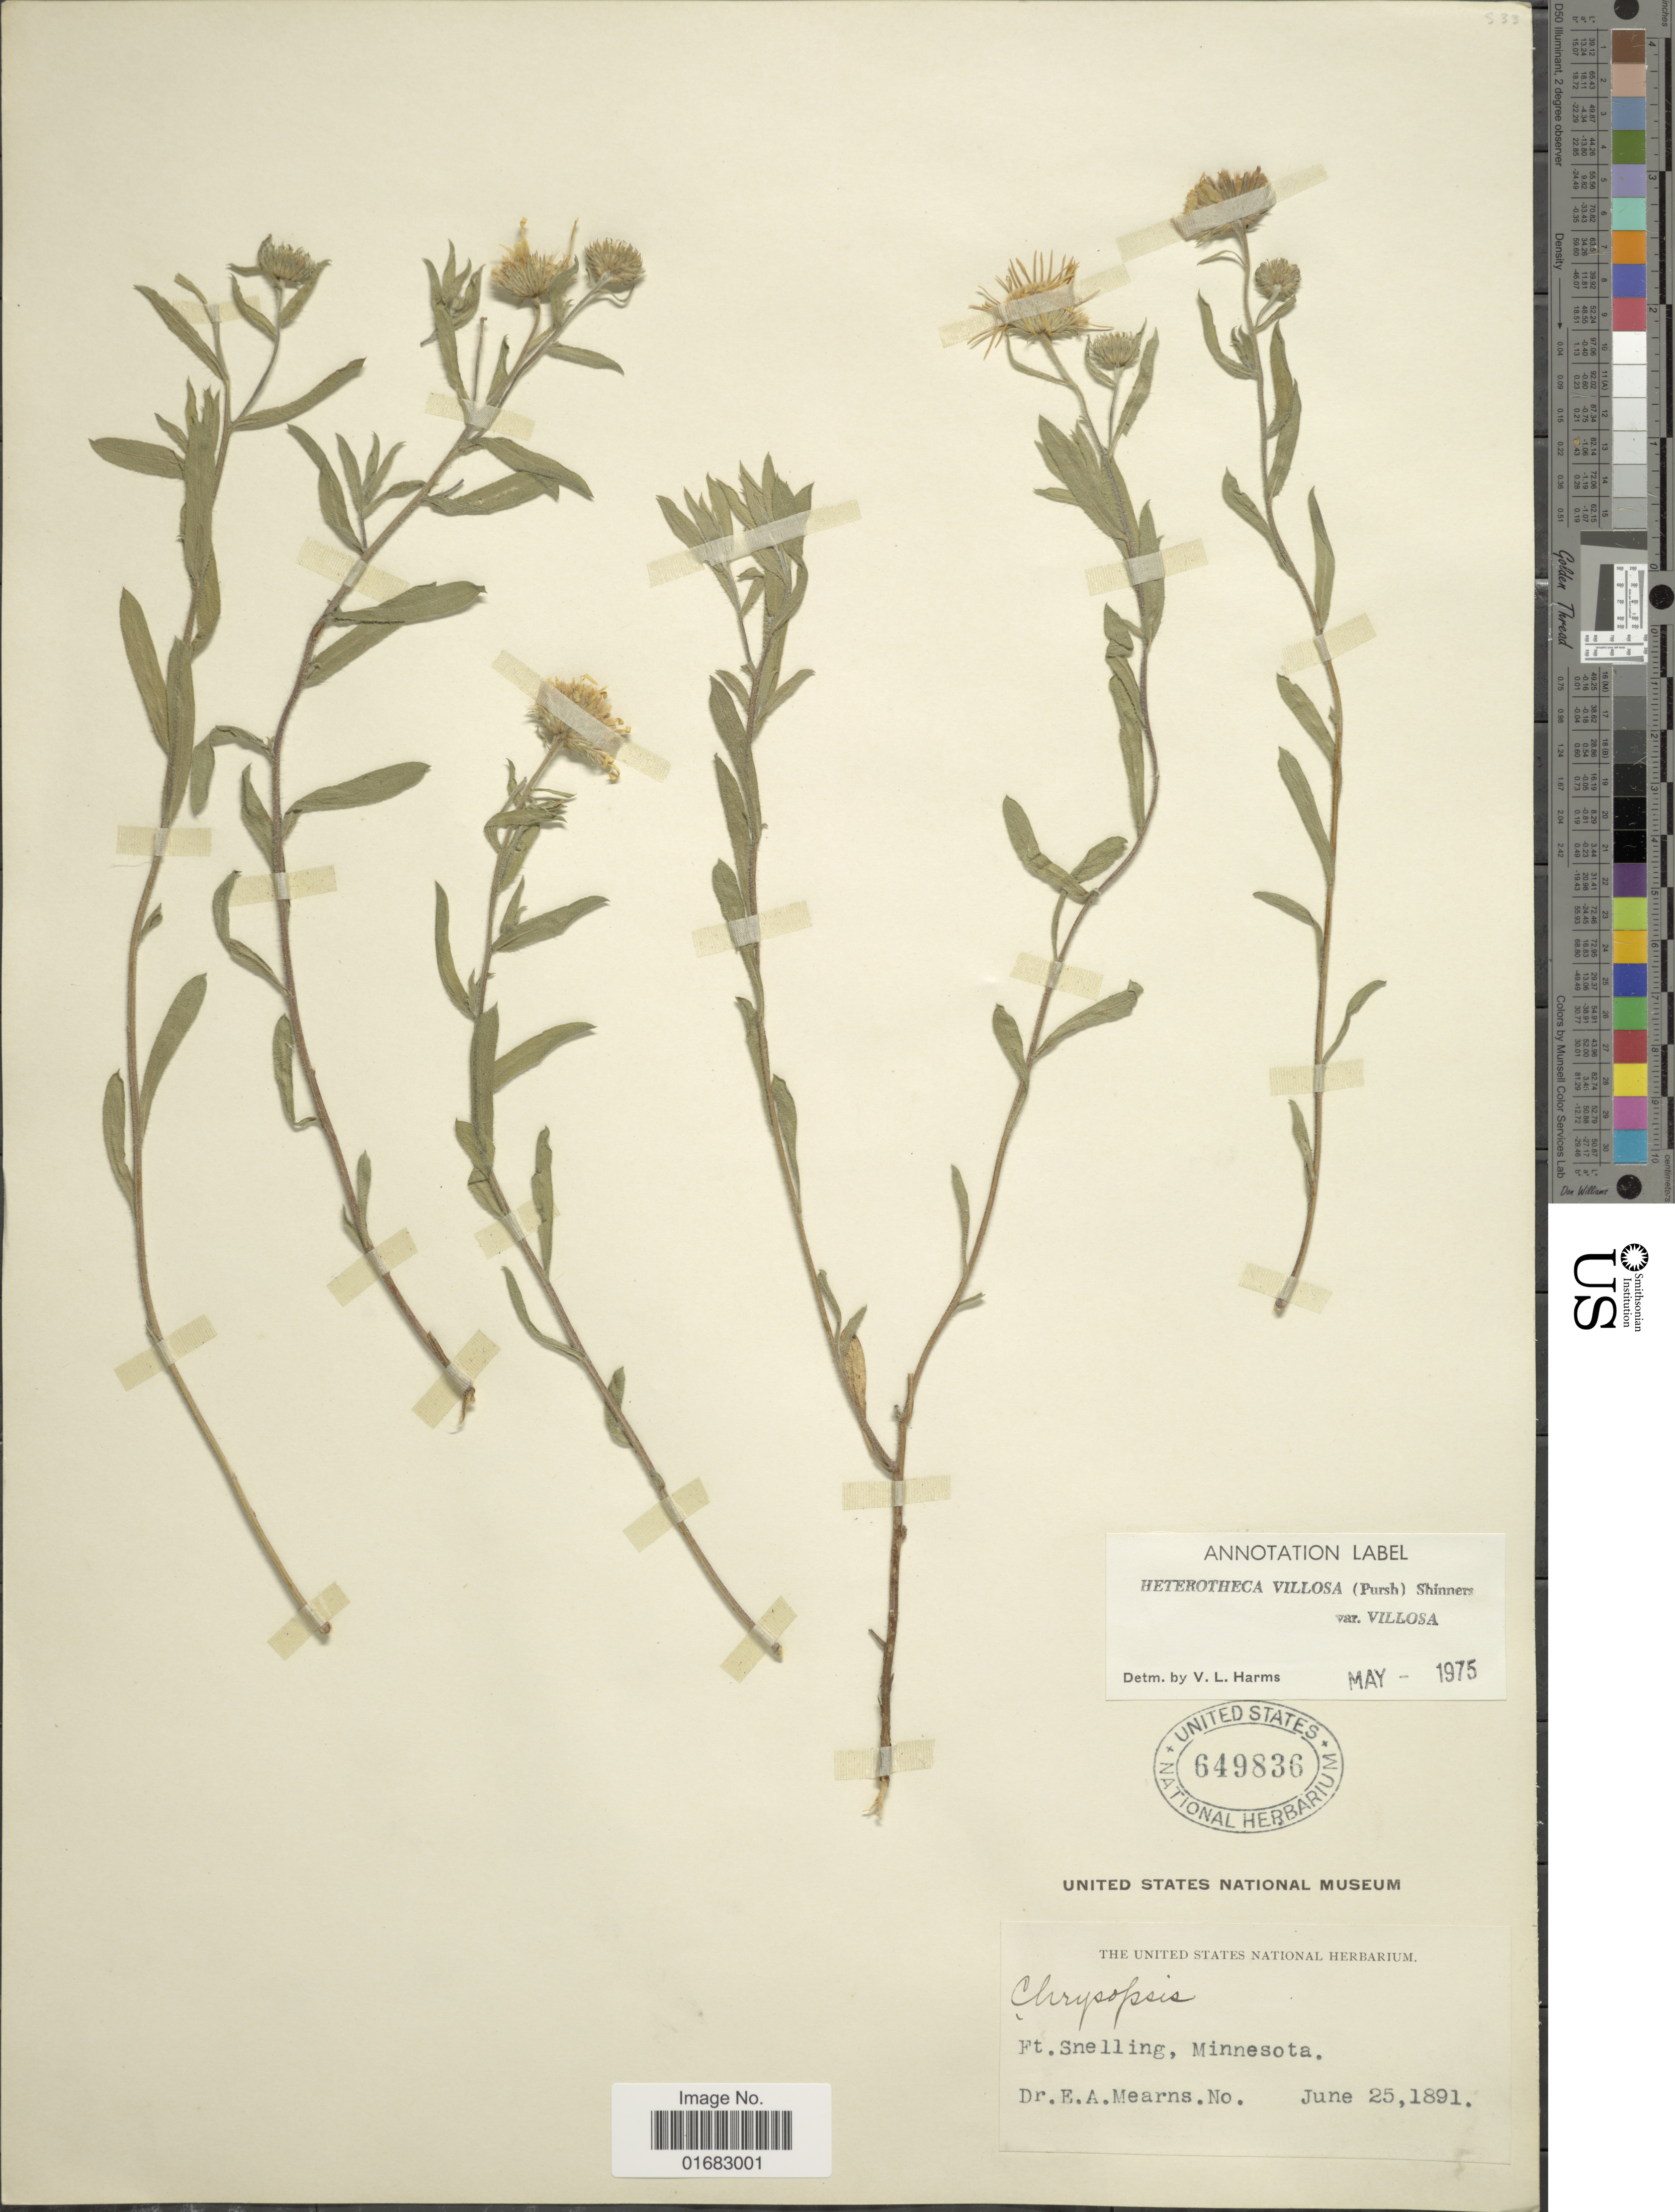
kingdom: Plantae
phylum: Tracheophyta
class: Magnoliopsida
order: Asterales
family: Asteraceae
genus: Heterotheca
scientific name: Heterotheca villosa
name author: (Pursh) Shinners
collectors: E. A. Mearns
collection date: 1891-06-25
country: United States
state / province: Minnesota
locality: Ft. Snelling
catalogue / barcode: US 649836